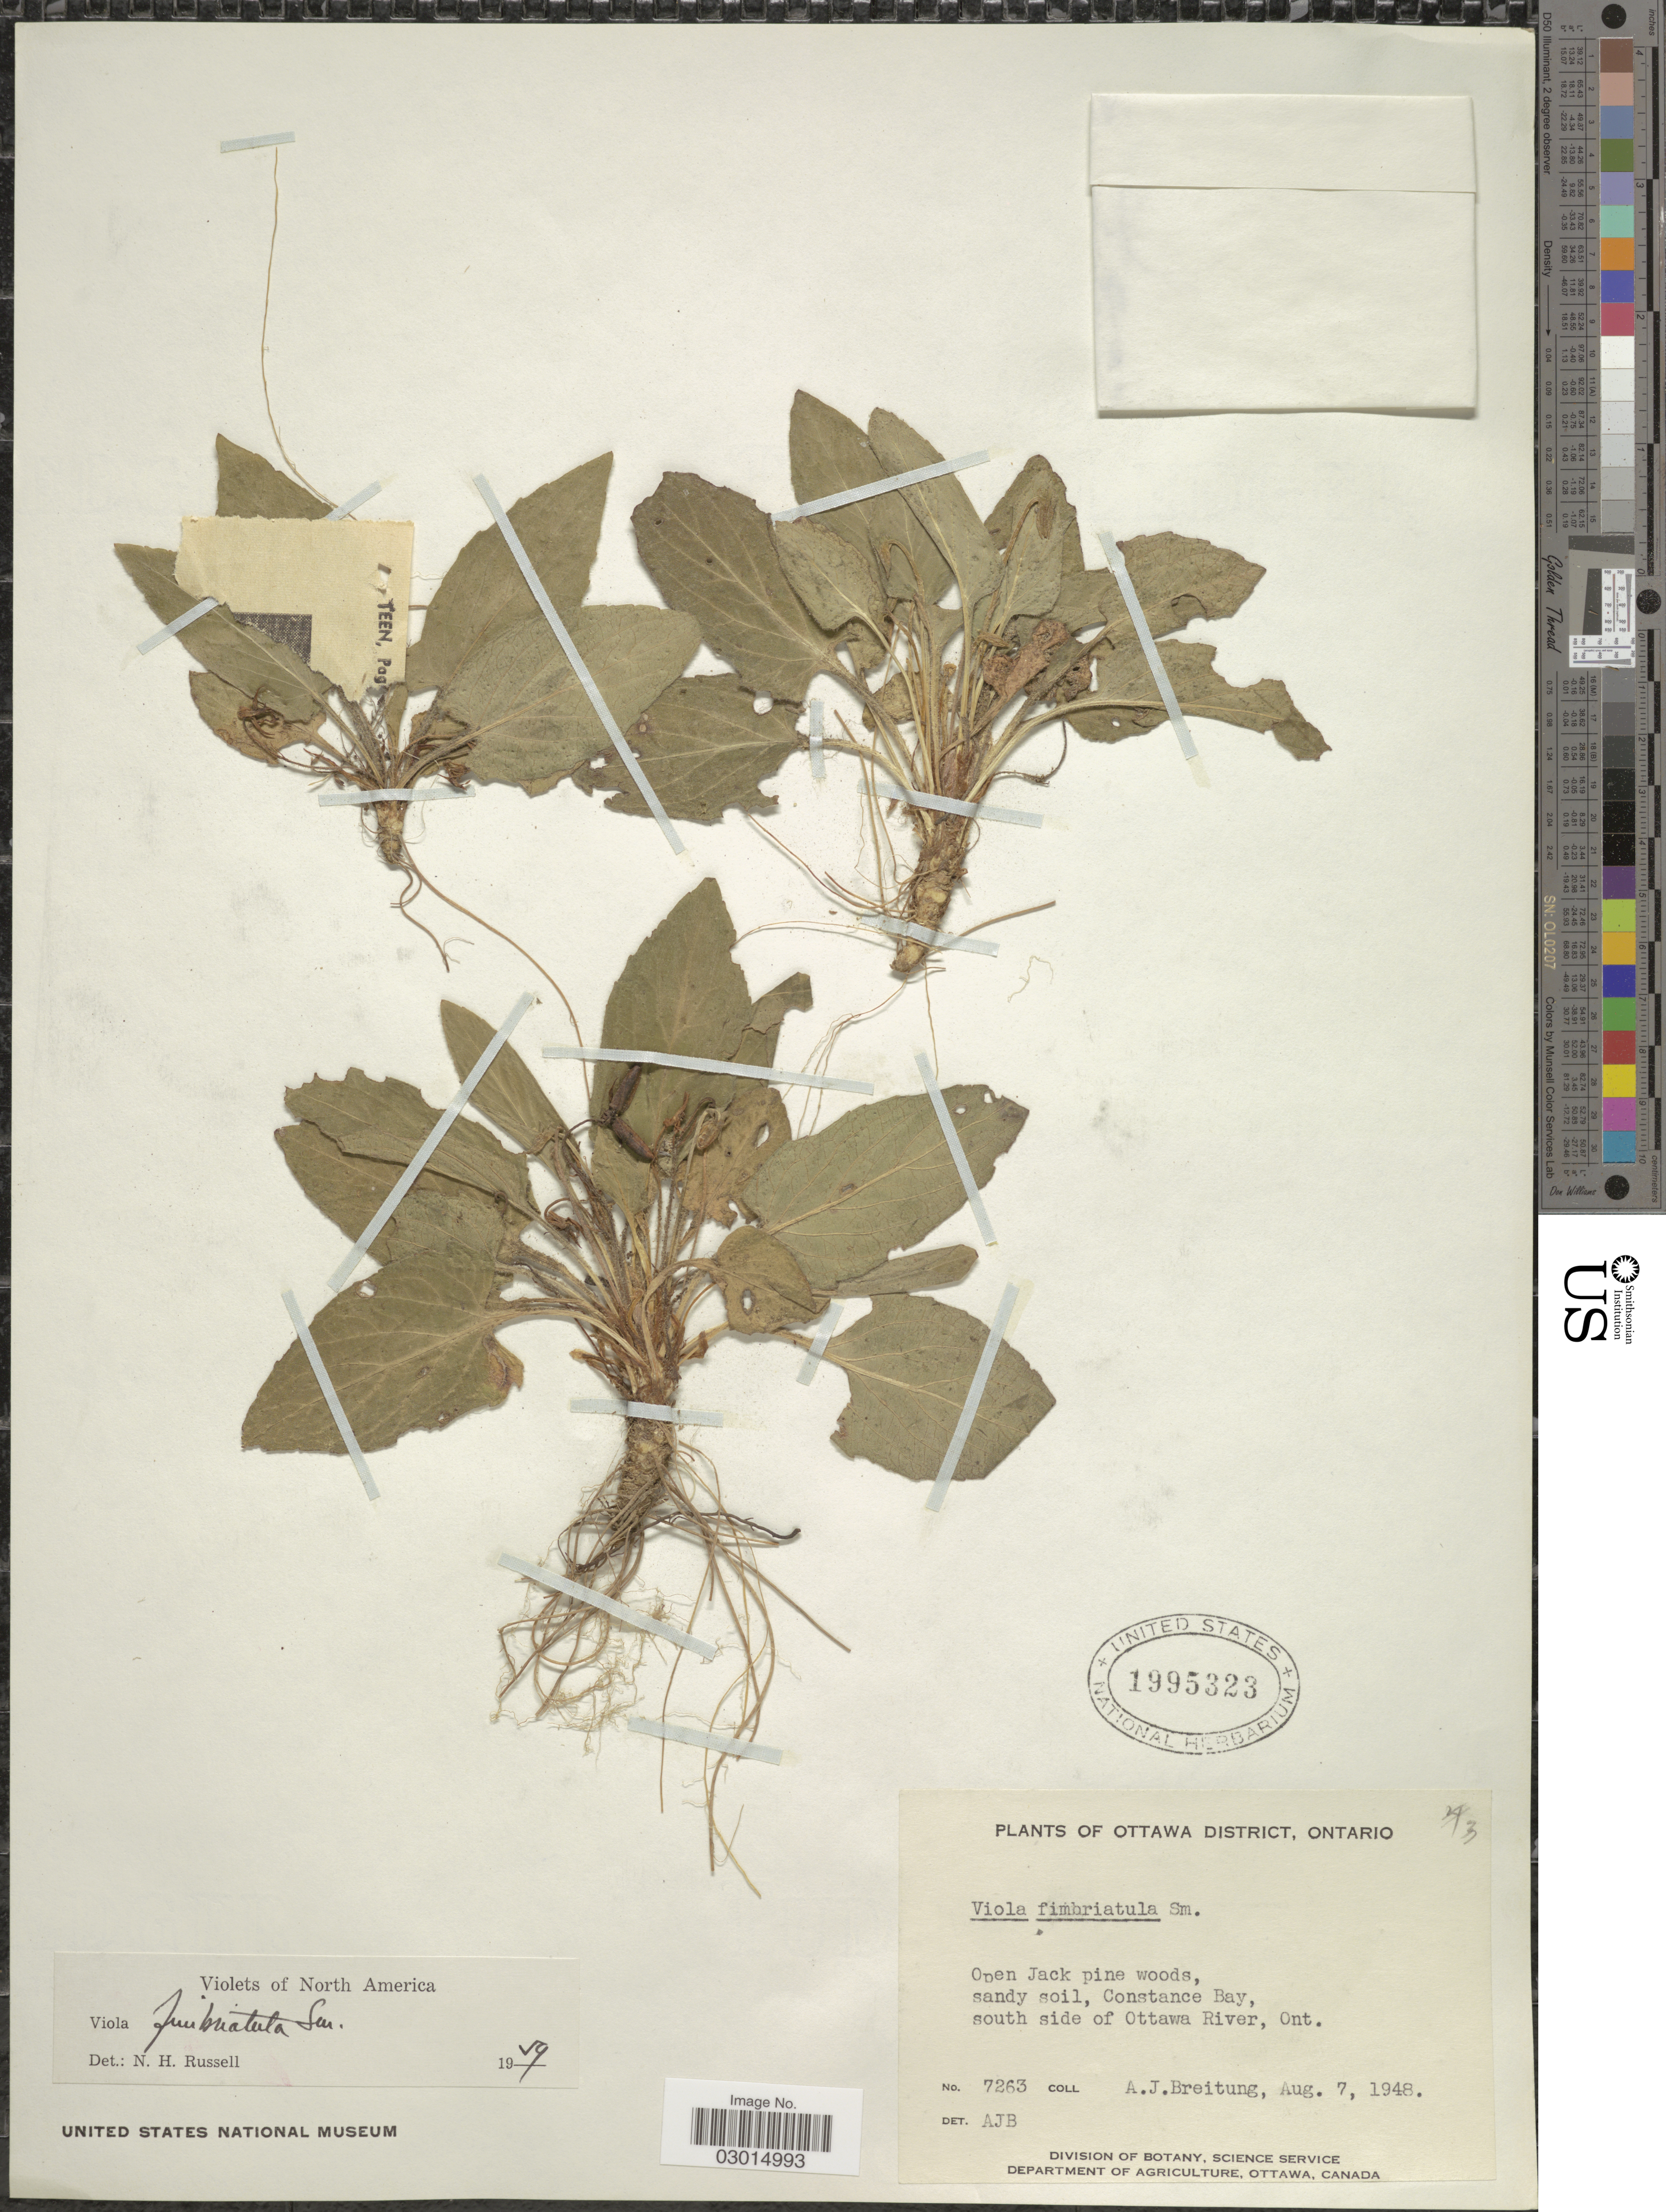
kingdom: Plantae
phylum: Tracheophyta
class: Magnoliopsida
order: Malpighiales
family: Violaceae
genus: Viola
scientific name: Viola fimbriatula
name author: Small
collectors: A. Breitung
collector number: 7263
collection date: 1948-08-07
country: Canada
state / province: Ontario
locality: Ottawa District, Ontario. Open Jack pine woods, sandy soil, Constance Bay, south side of Ottawa River, Ont.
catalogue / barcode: US 1995323